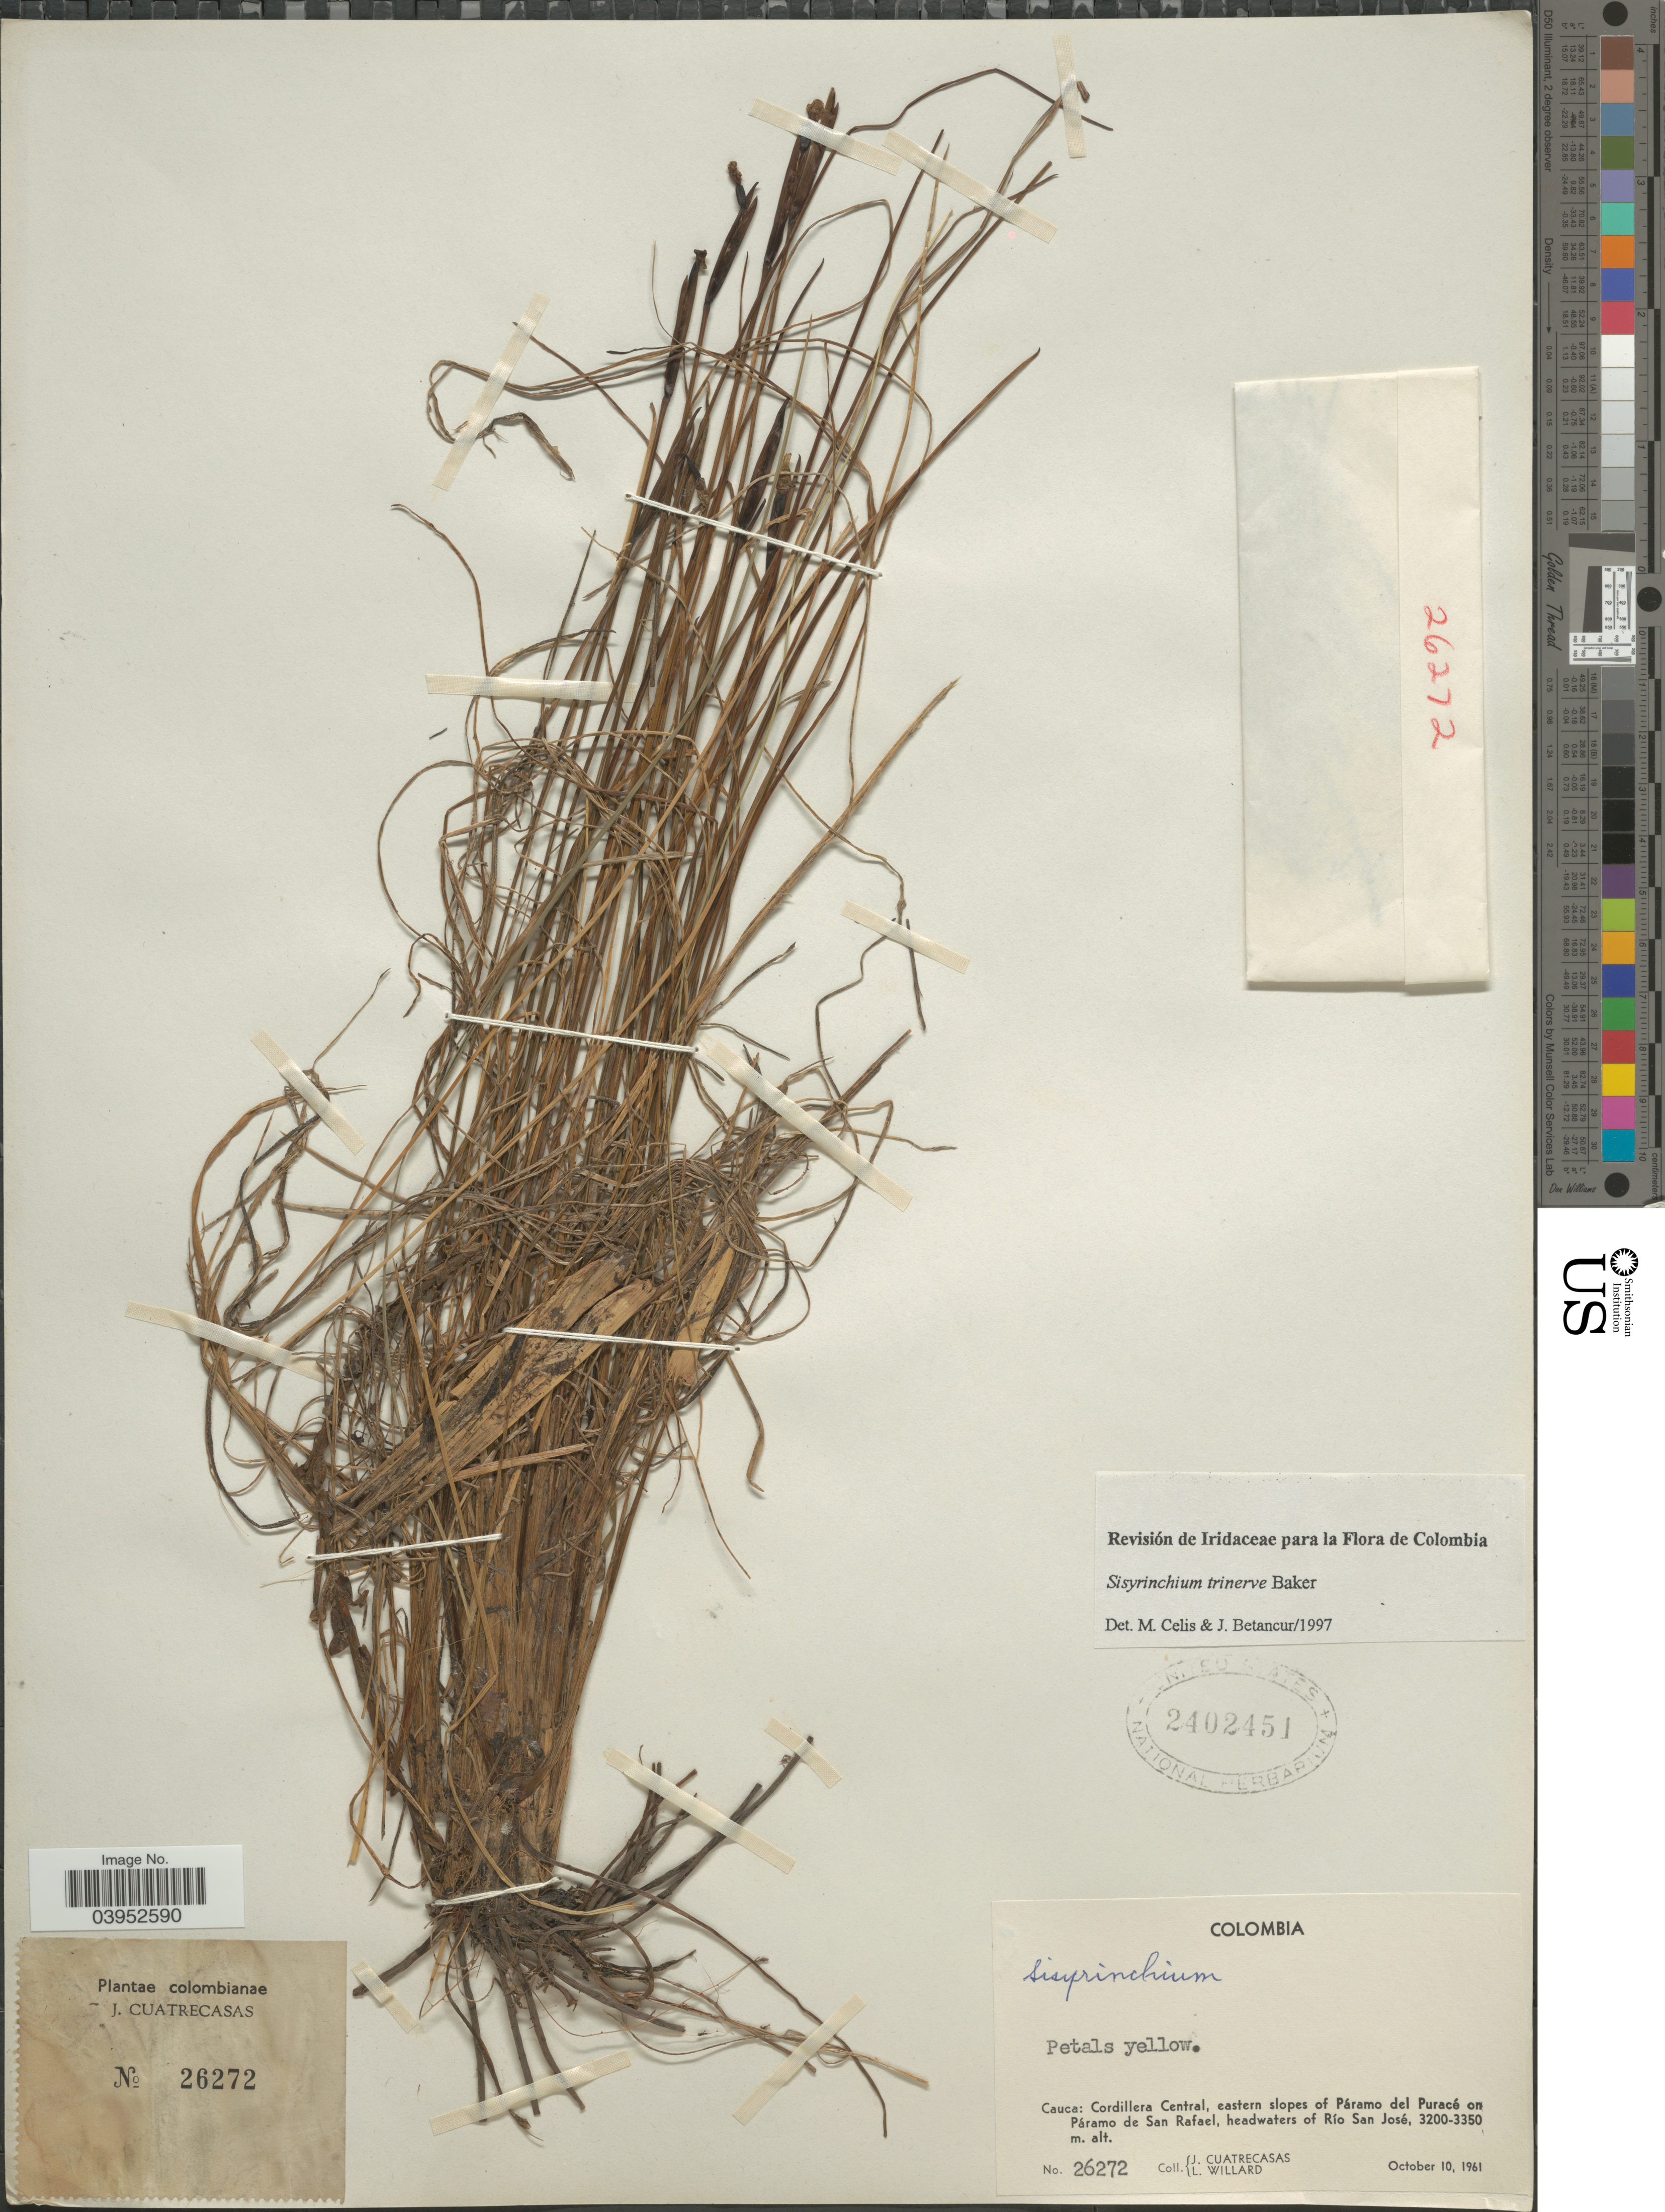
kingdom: Plantae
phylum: Tracheophyta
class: Liliopsida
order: Asparagales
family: Iridaceae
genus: Sisyrinchium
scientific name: Sisyrinchium trinerve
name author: Baker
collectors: J. Cuatrecasas & L. Willard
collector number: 26272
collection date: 1961-10-10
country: Colombia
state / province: Cauca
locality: Cordillera Central; eastern slopes of Páramo del Puracé on Páramo de San Rafael, headwaters of Río San José.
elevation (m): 3200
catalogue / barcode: US 2402451